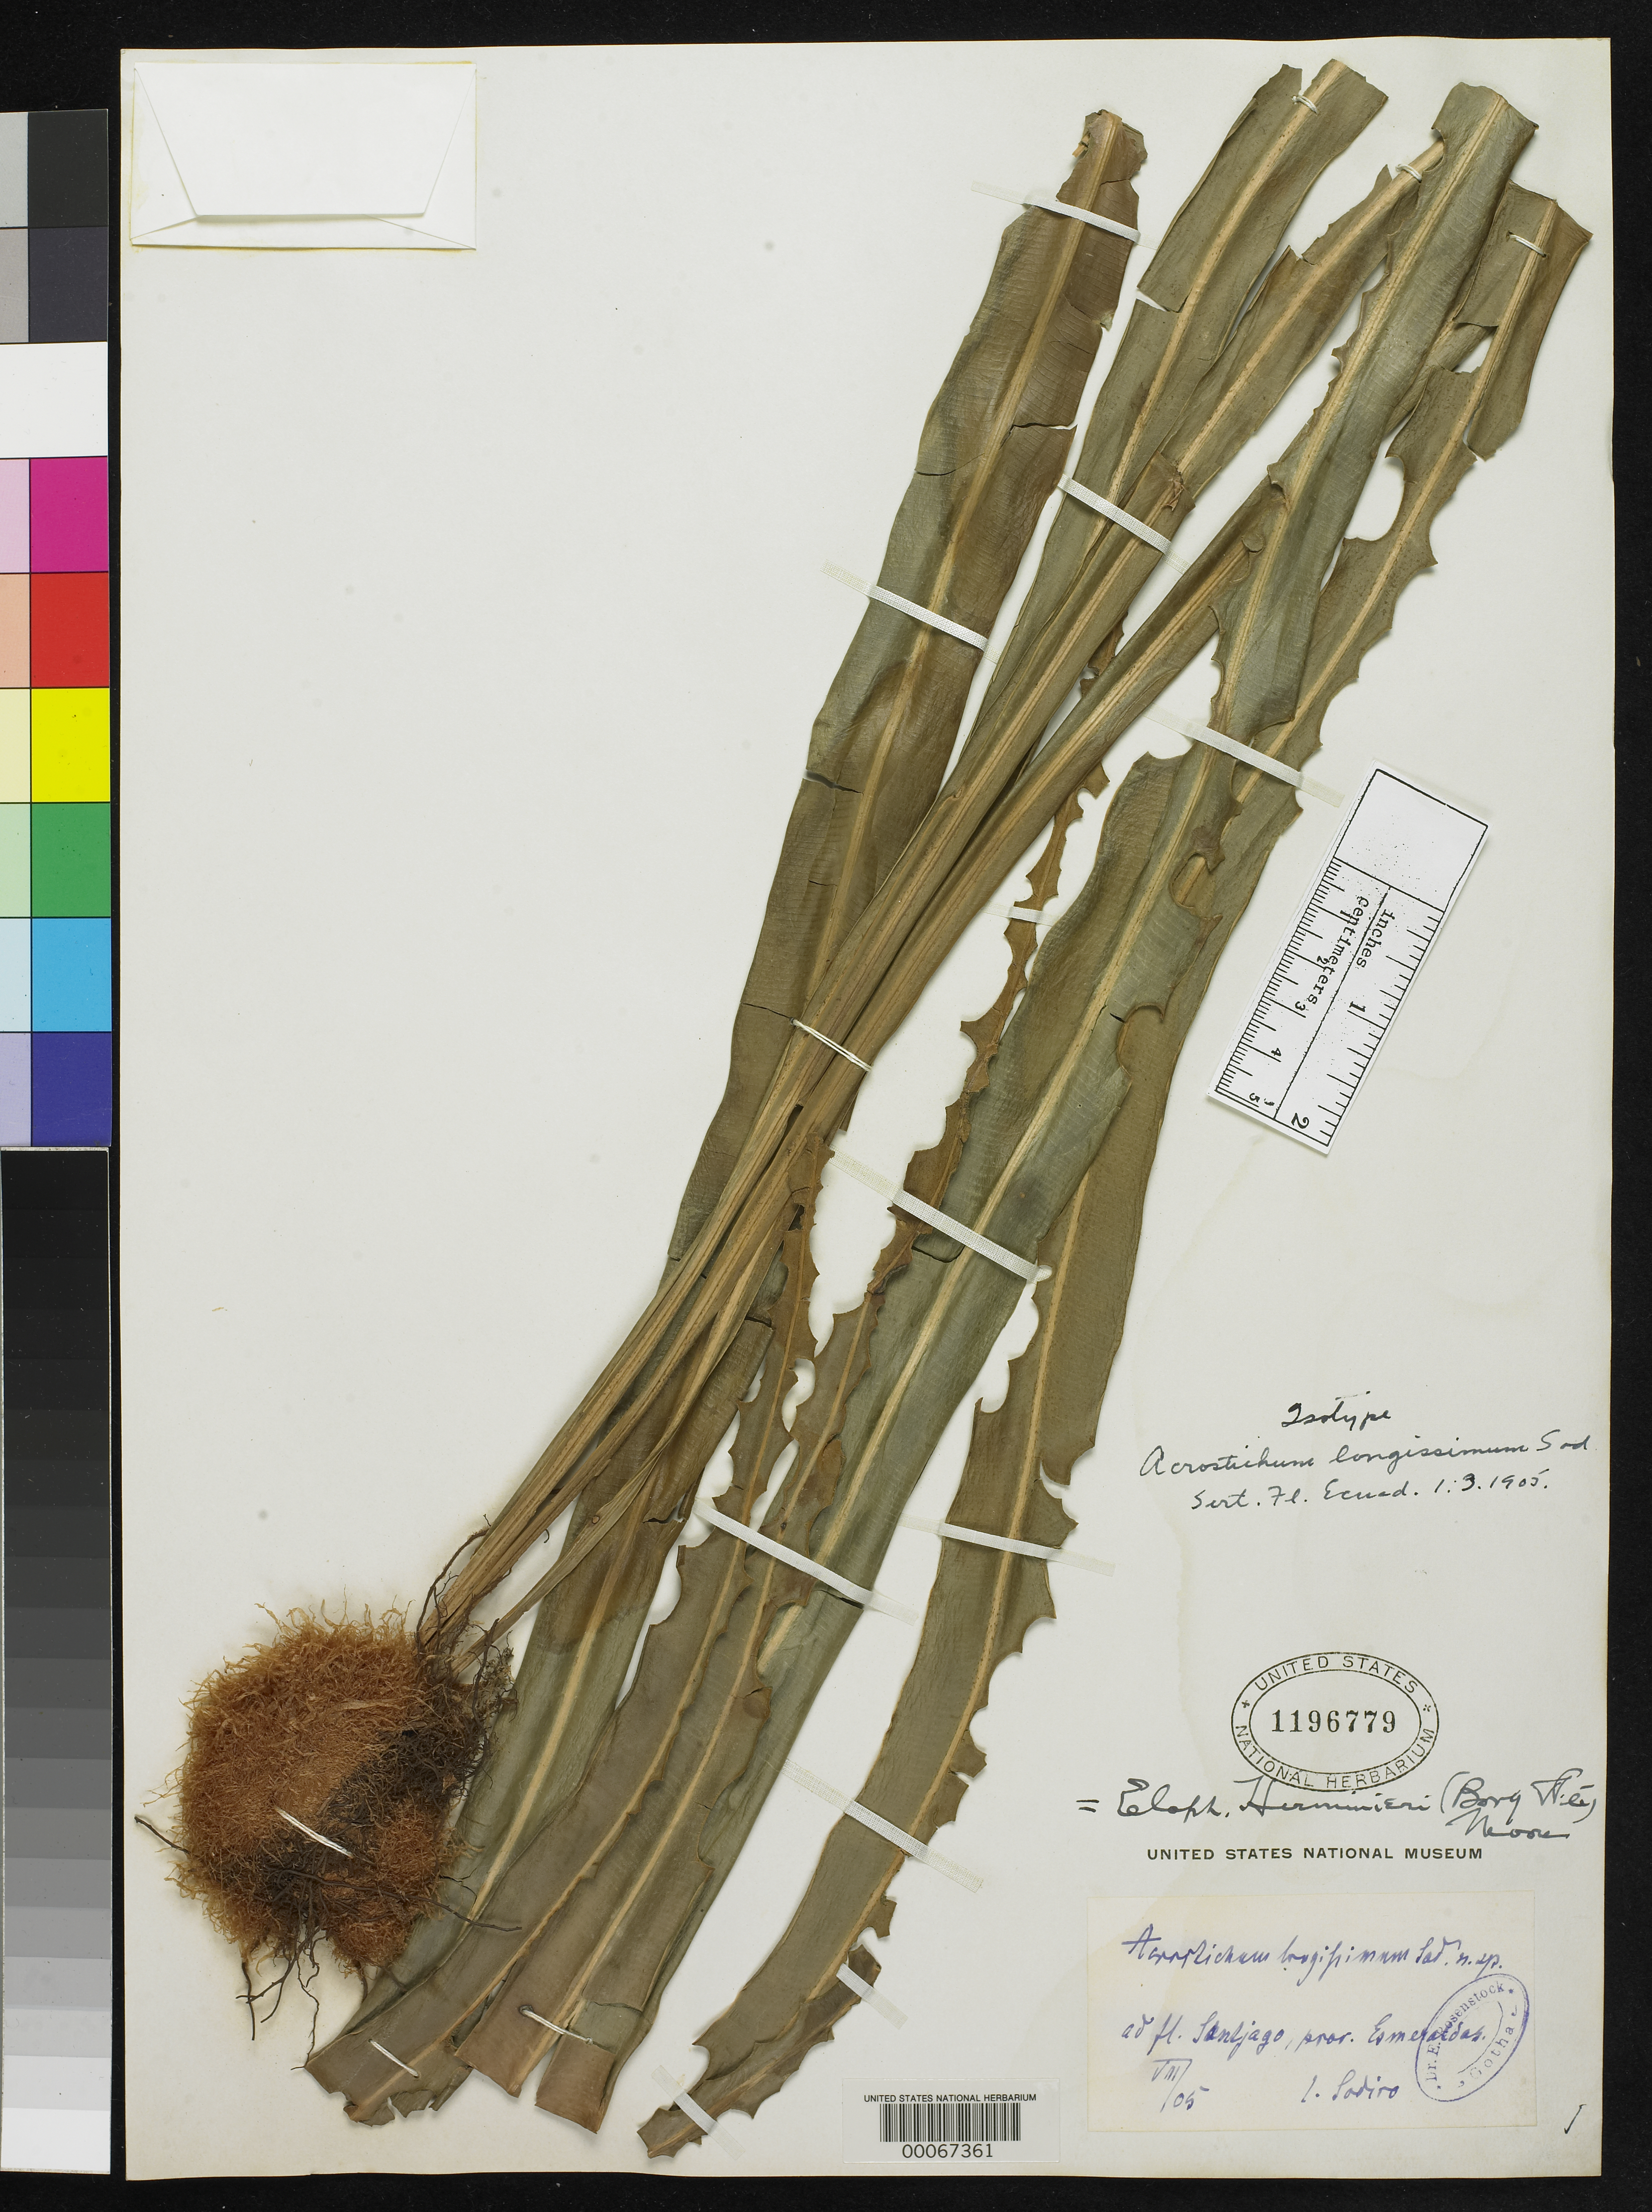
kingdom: Plantae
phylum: Tracheophyta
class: Polypodiopsida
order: Polypodiales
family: Pteridaceae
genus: Acrostichum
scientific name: Acrostichum longissimum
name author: Sodiro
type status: Type Collection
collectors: L. Sodiro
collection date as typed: Aug 1905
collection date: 1905-08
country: Ecuador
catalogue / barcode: US 1196779